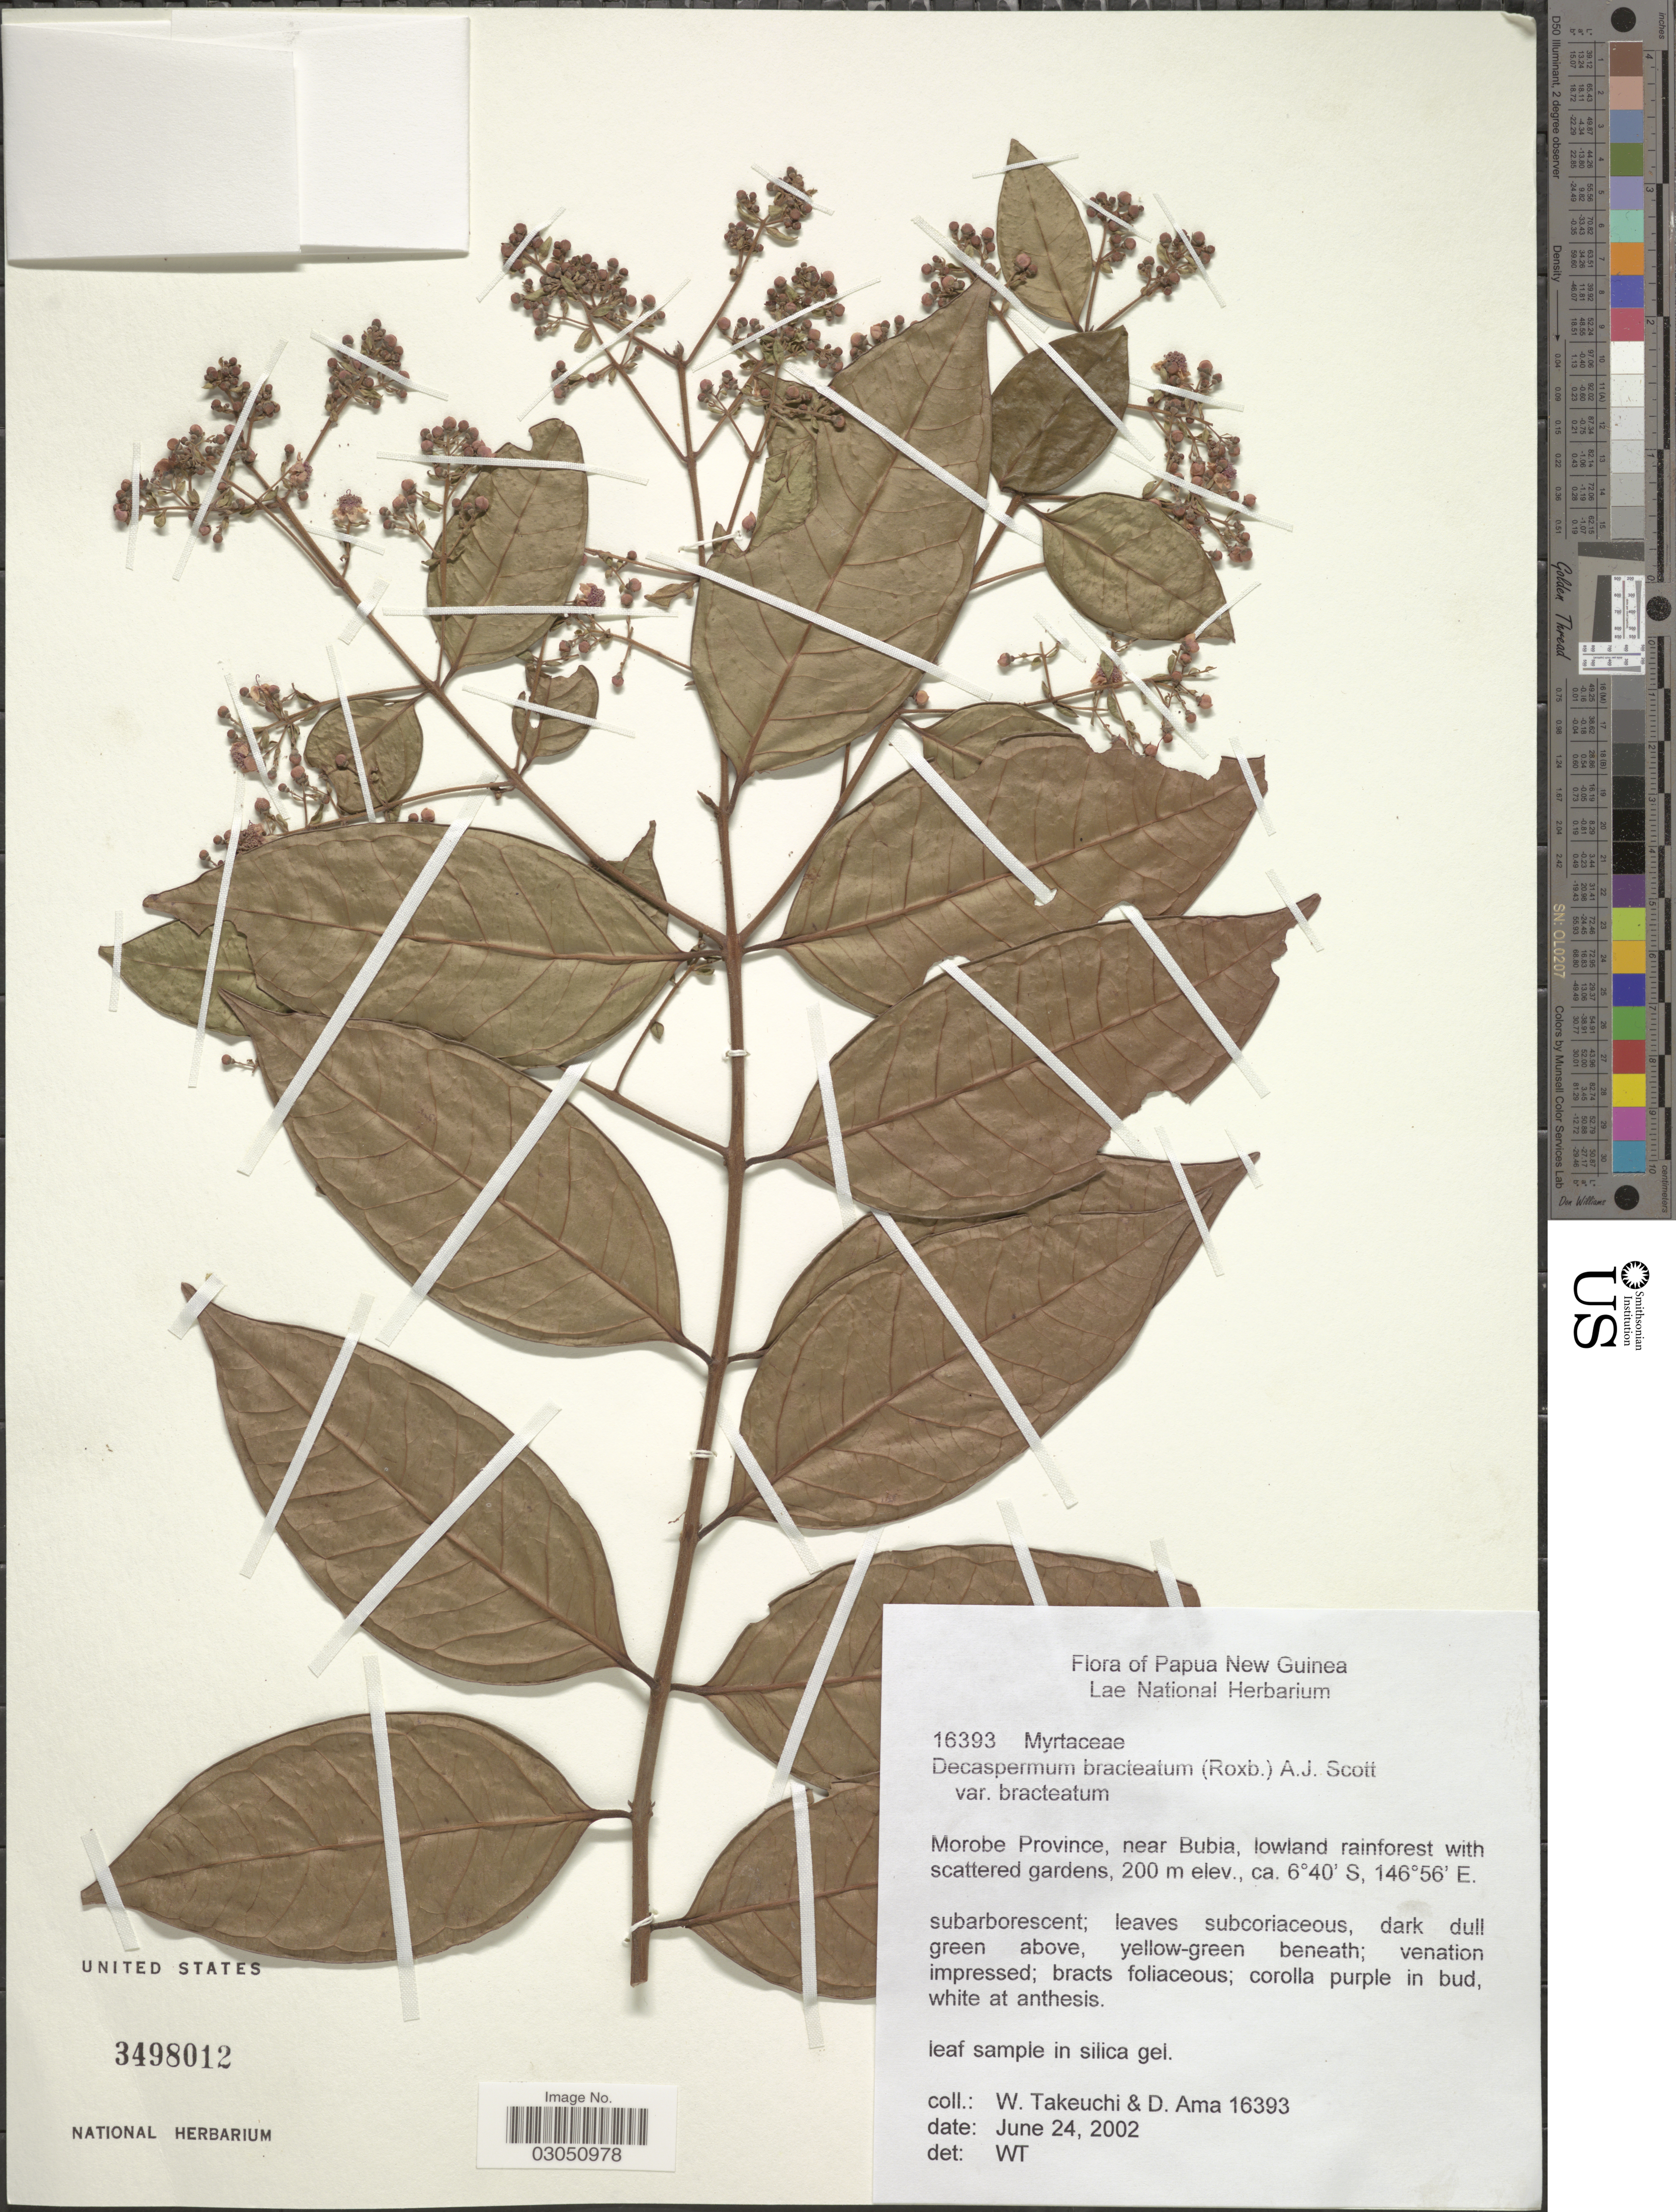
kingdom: Plantae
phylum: Tracheophyta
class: Magnoliopsida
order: Myrtales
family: Myrtaceae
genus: Decaspermum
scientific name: Decaspermum bracteatum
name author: (Roxb.) A.J. Scott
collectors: W. Takeuchi & D. Ama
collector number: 16393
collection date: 2002-06-24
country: Papua New Guinea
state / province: Morobe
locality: Near Bubia, lowland rainforest with scattered gardens.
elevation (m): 200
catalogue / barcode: US 3498012